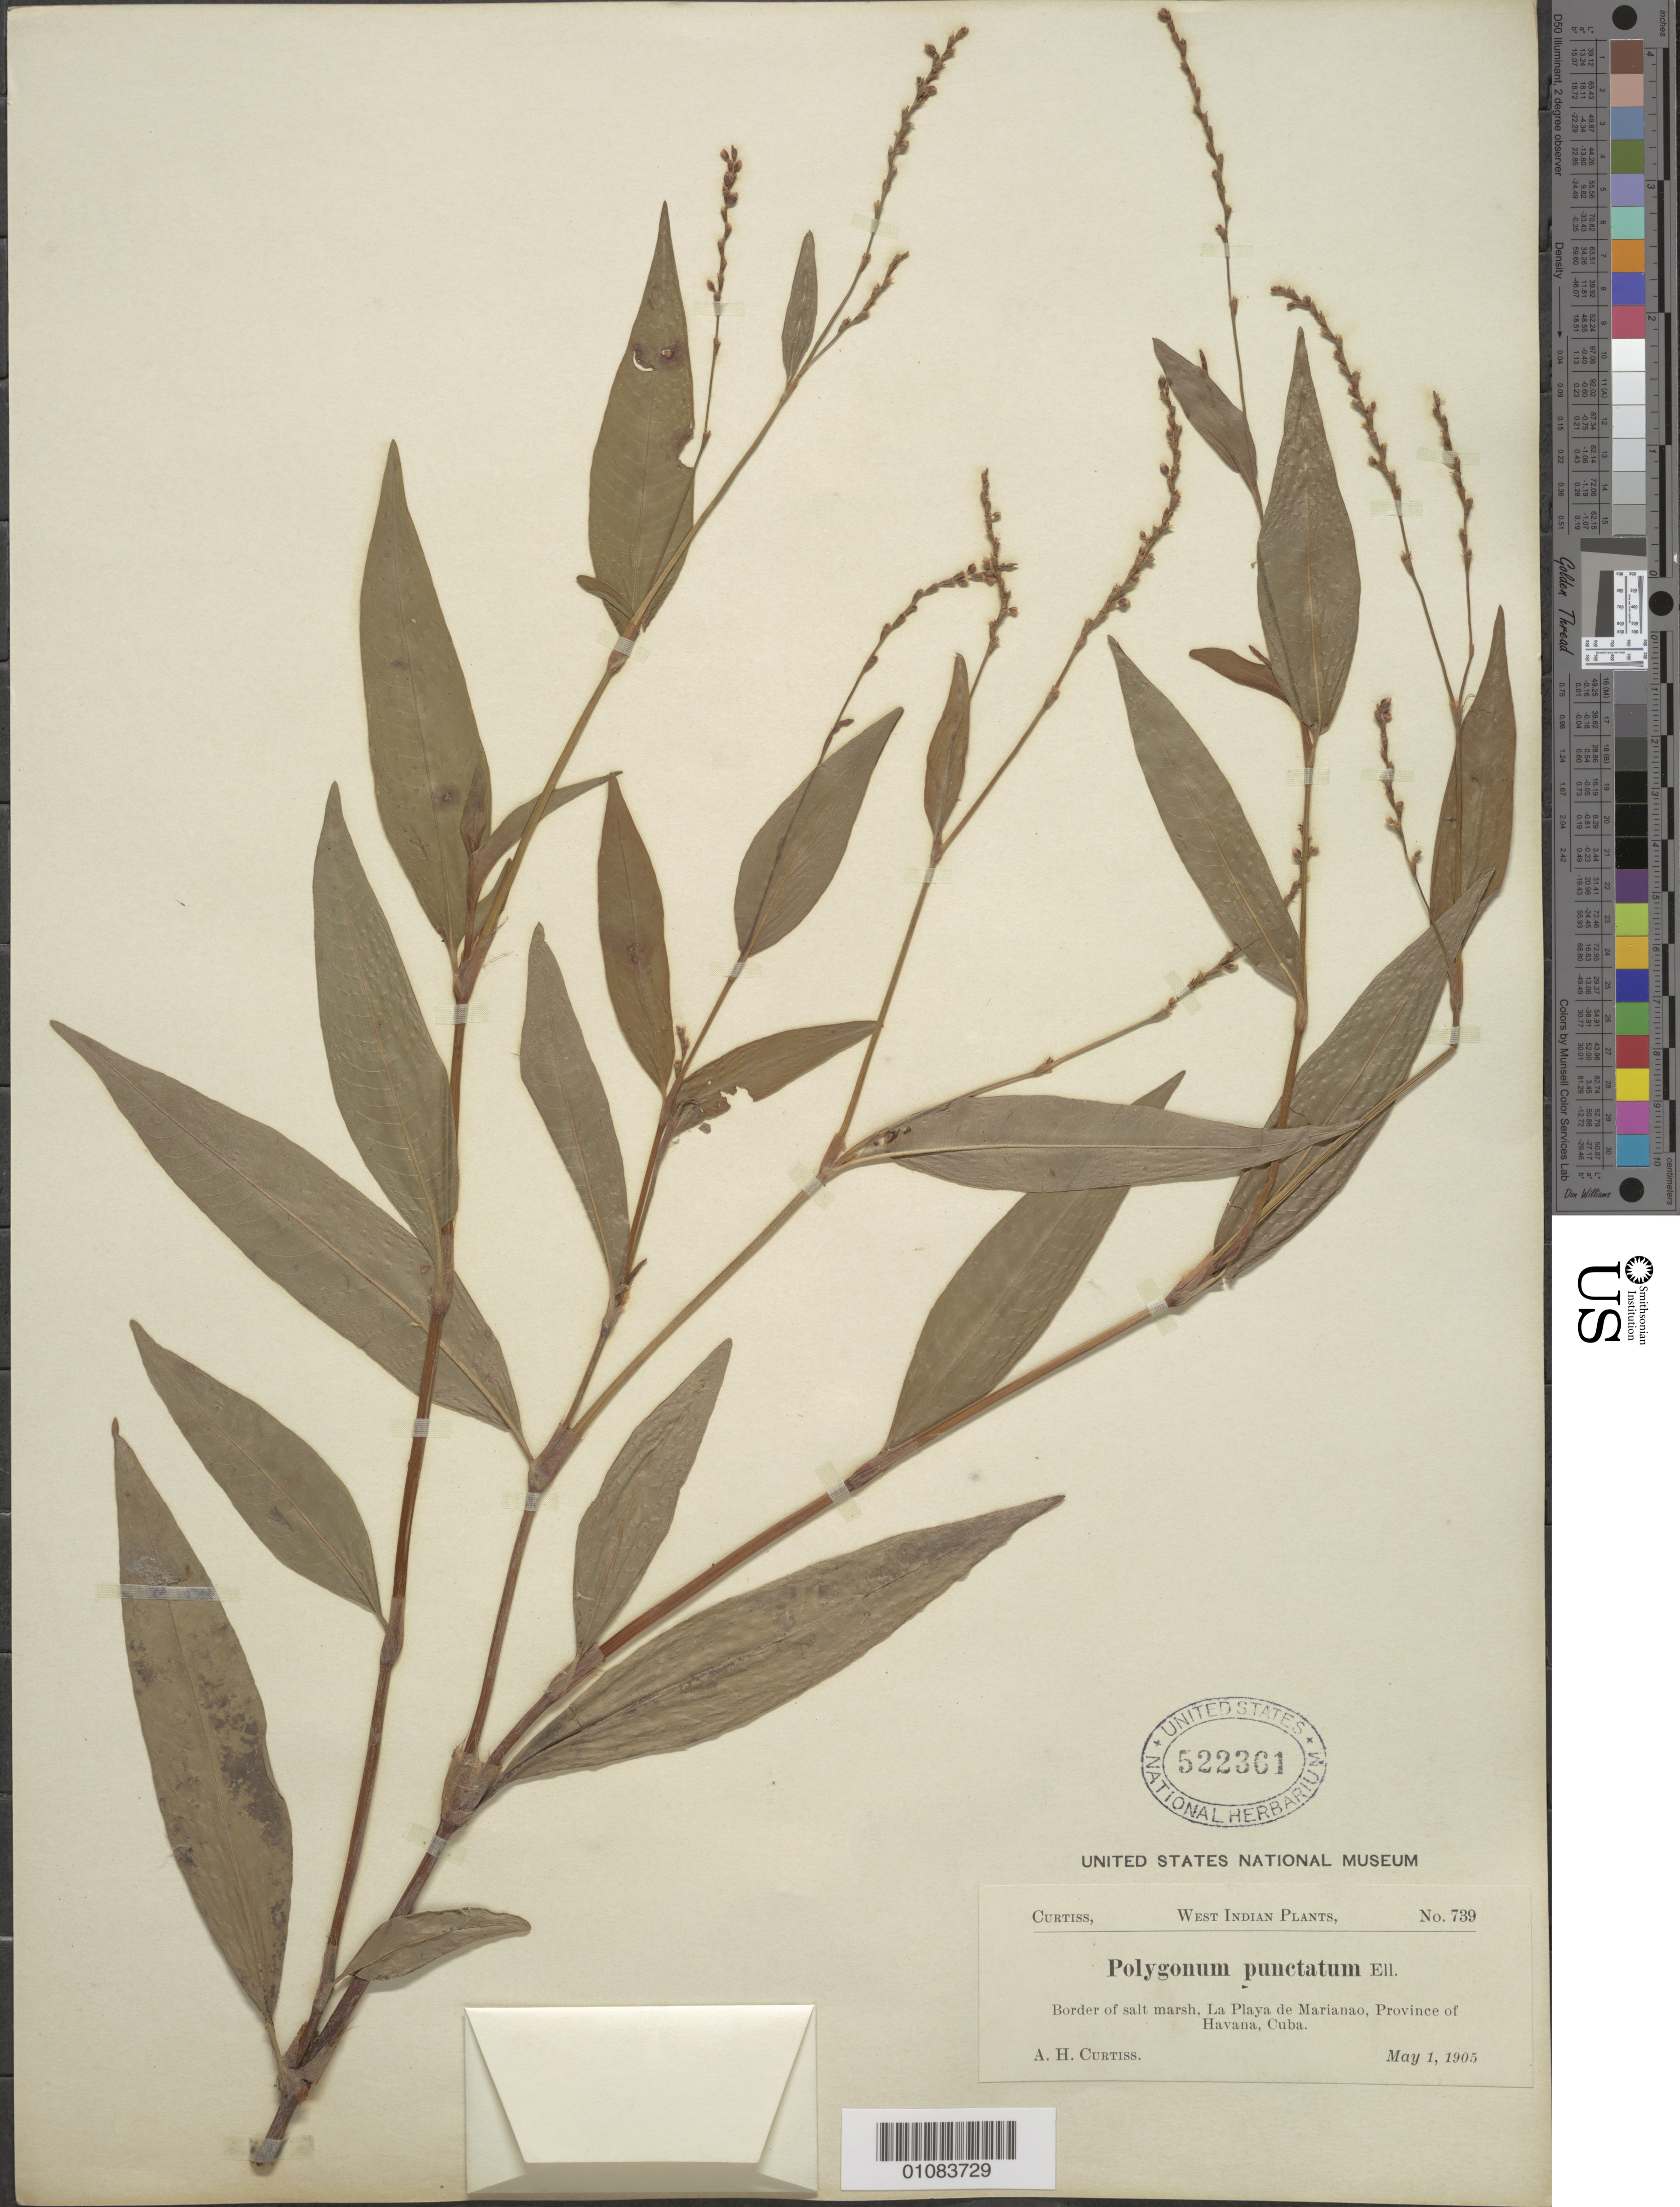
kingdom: Plantae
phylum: Tracheophyta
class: Magnoliopsida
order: Caryophyllales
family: Polygonaceae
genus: Polygonum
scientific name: Polygonum punctatum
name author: Elliott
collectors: A. H. Curtiss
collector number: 739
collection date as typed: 01 May 1905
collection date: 1905-05-01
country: Cuba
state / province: La Habana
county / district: Municipio Playa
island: Cuba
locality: La Playa de Marianao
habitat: Border of salt marsh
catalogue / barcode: US 522361